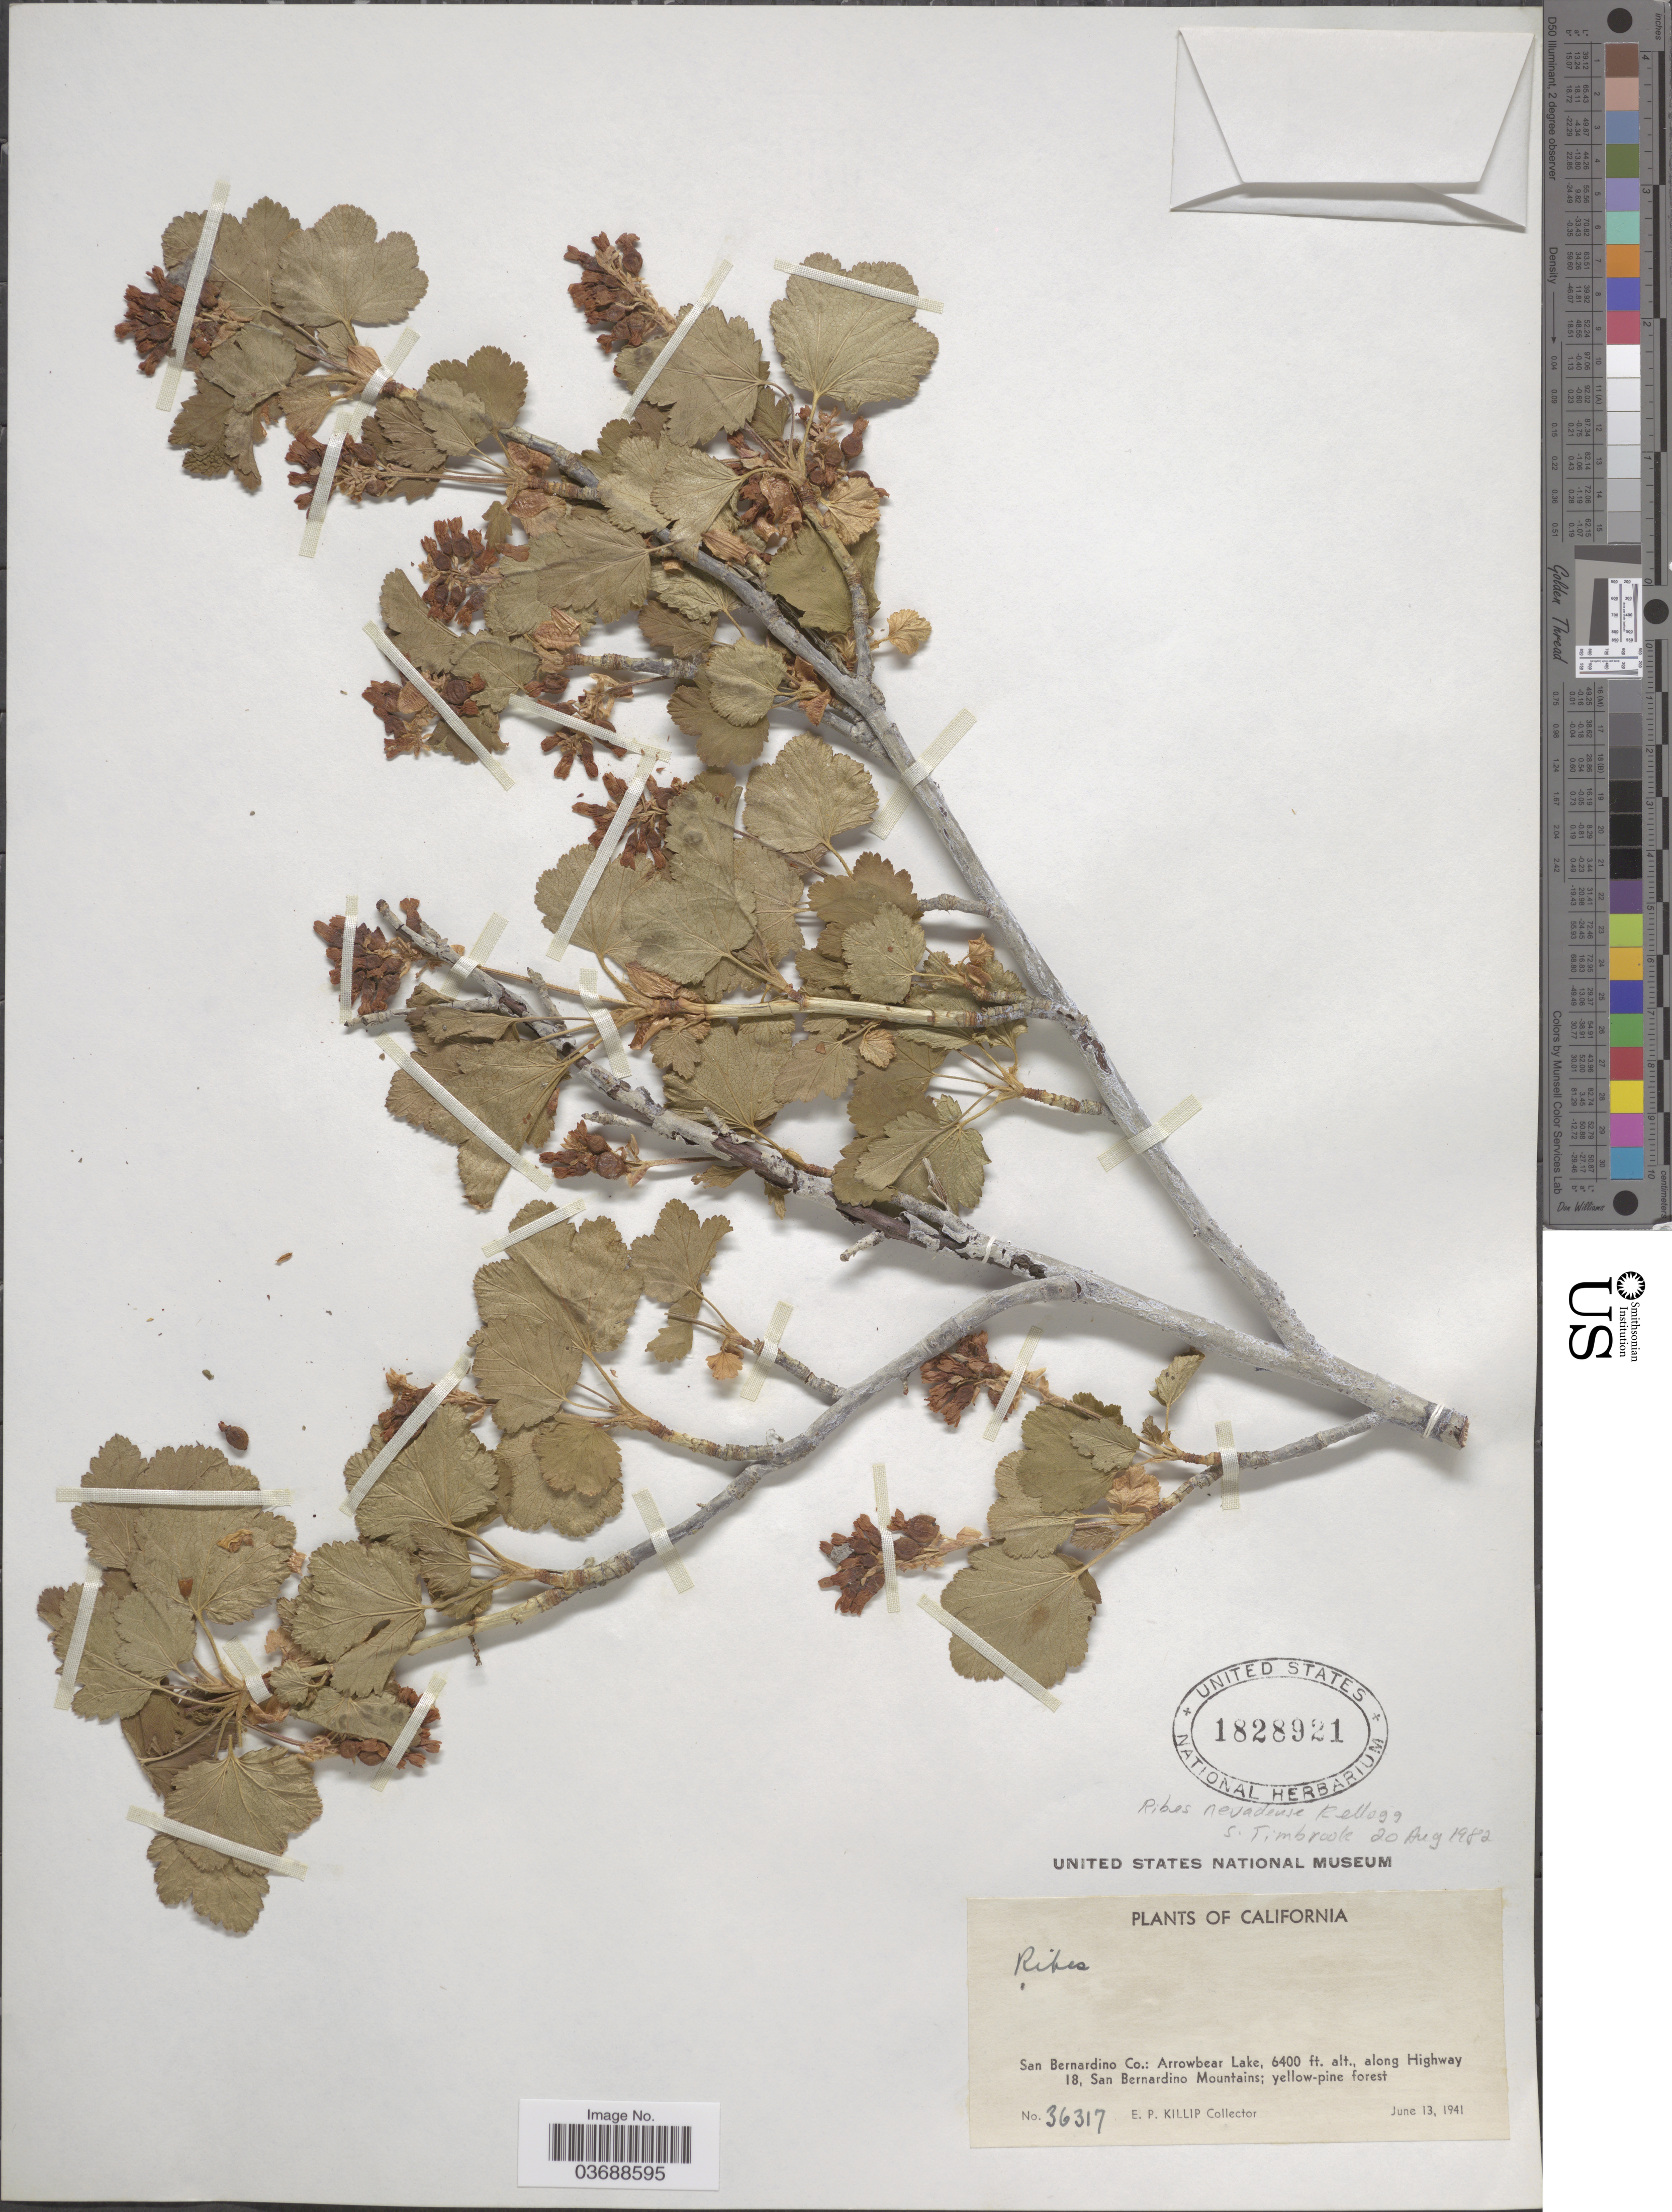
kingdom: Plantae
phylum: Tracheophyta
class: Magnoliopsida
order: Saxifragales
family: Grossulariaceae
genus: Ribes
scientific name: Ribes nevadense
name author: Kellogg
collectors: E. P. Killip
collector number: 36317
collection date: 1941-06-13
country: United States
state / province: California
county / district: San Bernardino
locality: San Bernardino Co.: Arrowbear Lake, along Highway 18, San Bernardino Mountains.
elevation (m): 1951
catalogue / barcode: US 1828921